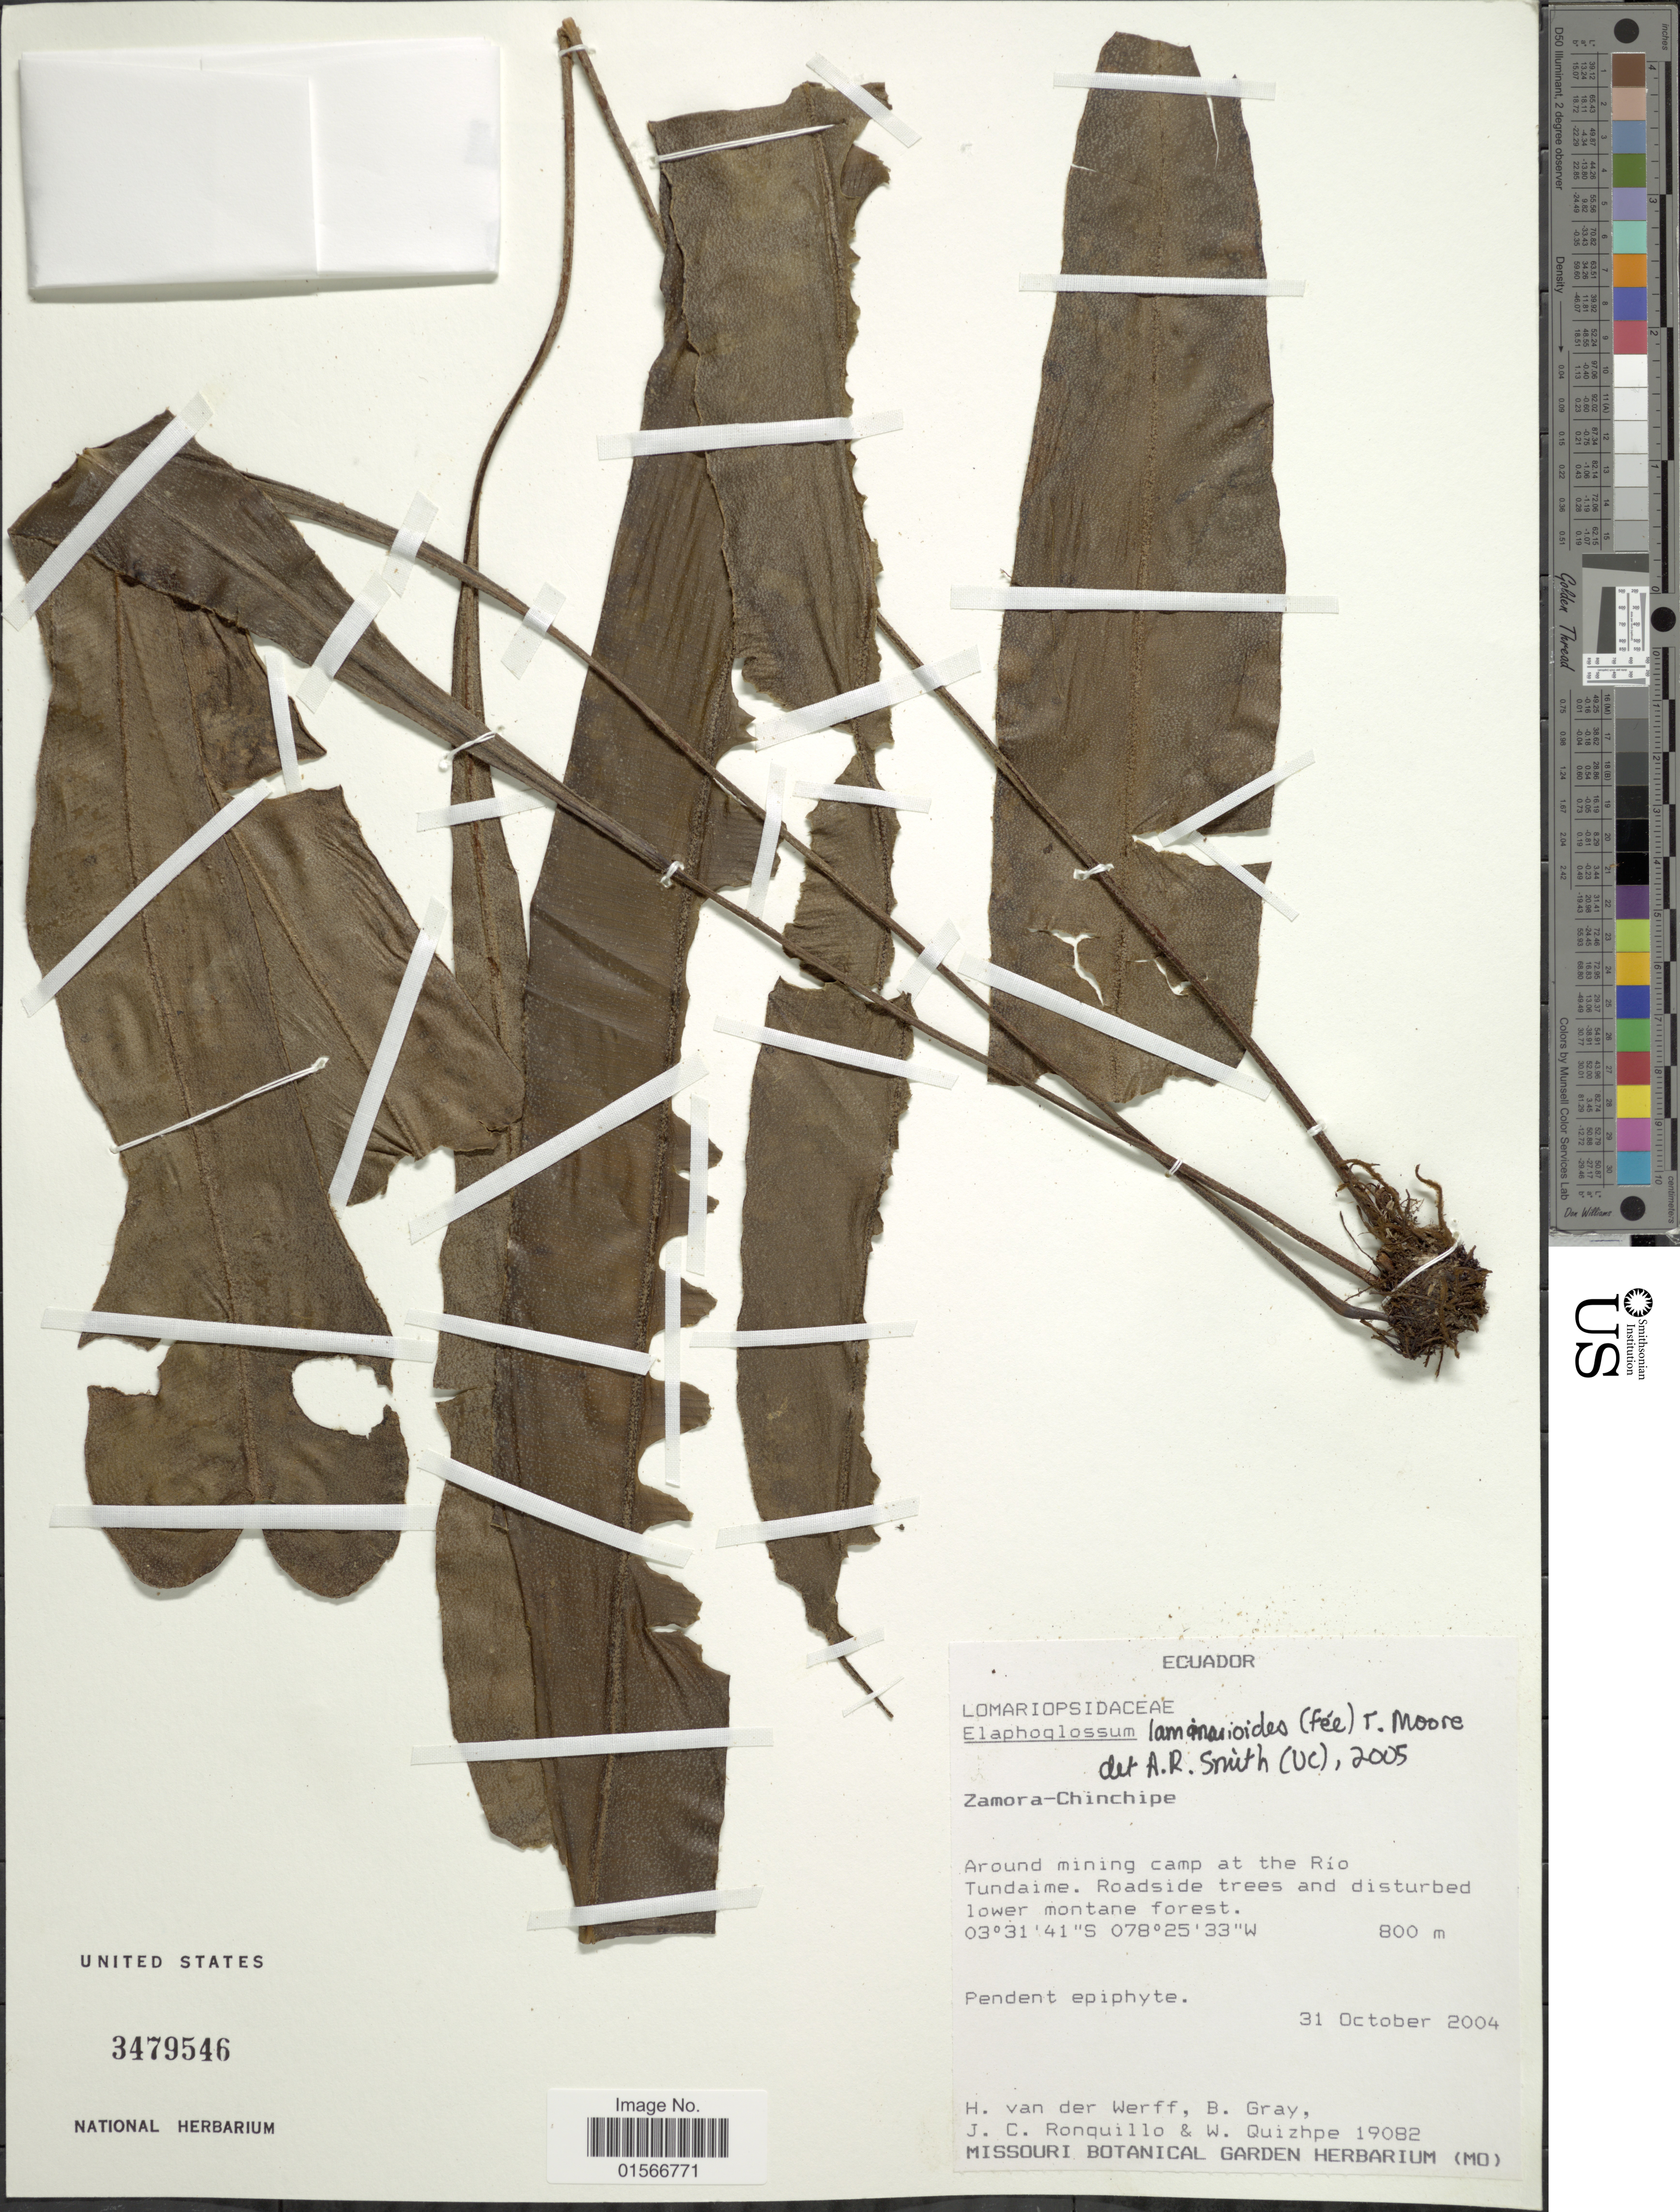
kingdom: Plantae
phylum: Tracheophyta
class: Polypodiopsida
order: Polypodiales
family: Dryopteridaceae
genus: Elaphoglossum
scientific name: Elaphoglossum laminarioides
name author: (Bory ex Fée) T. Moore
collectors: H. van der Werff, B. Gray, J. Ronquillo & W. Quizhpe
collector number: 19082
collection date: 2004-10-31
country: Ecuador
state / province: Zamora-Chinchipe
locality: Around mining camp at the Río Tundaime. Roadisde trees and disturbed lower montane forest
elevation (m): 800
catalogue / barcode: US 3479546